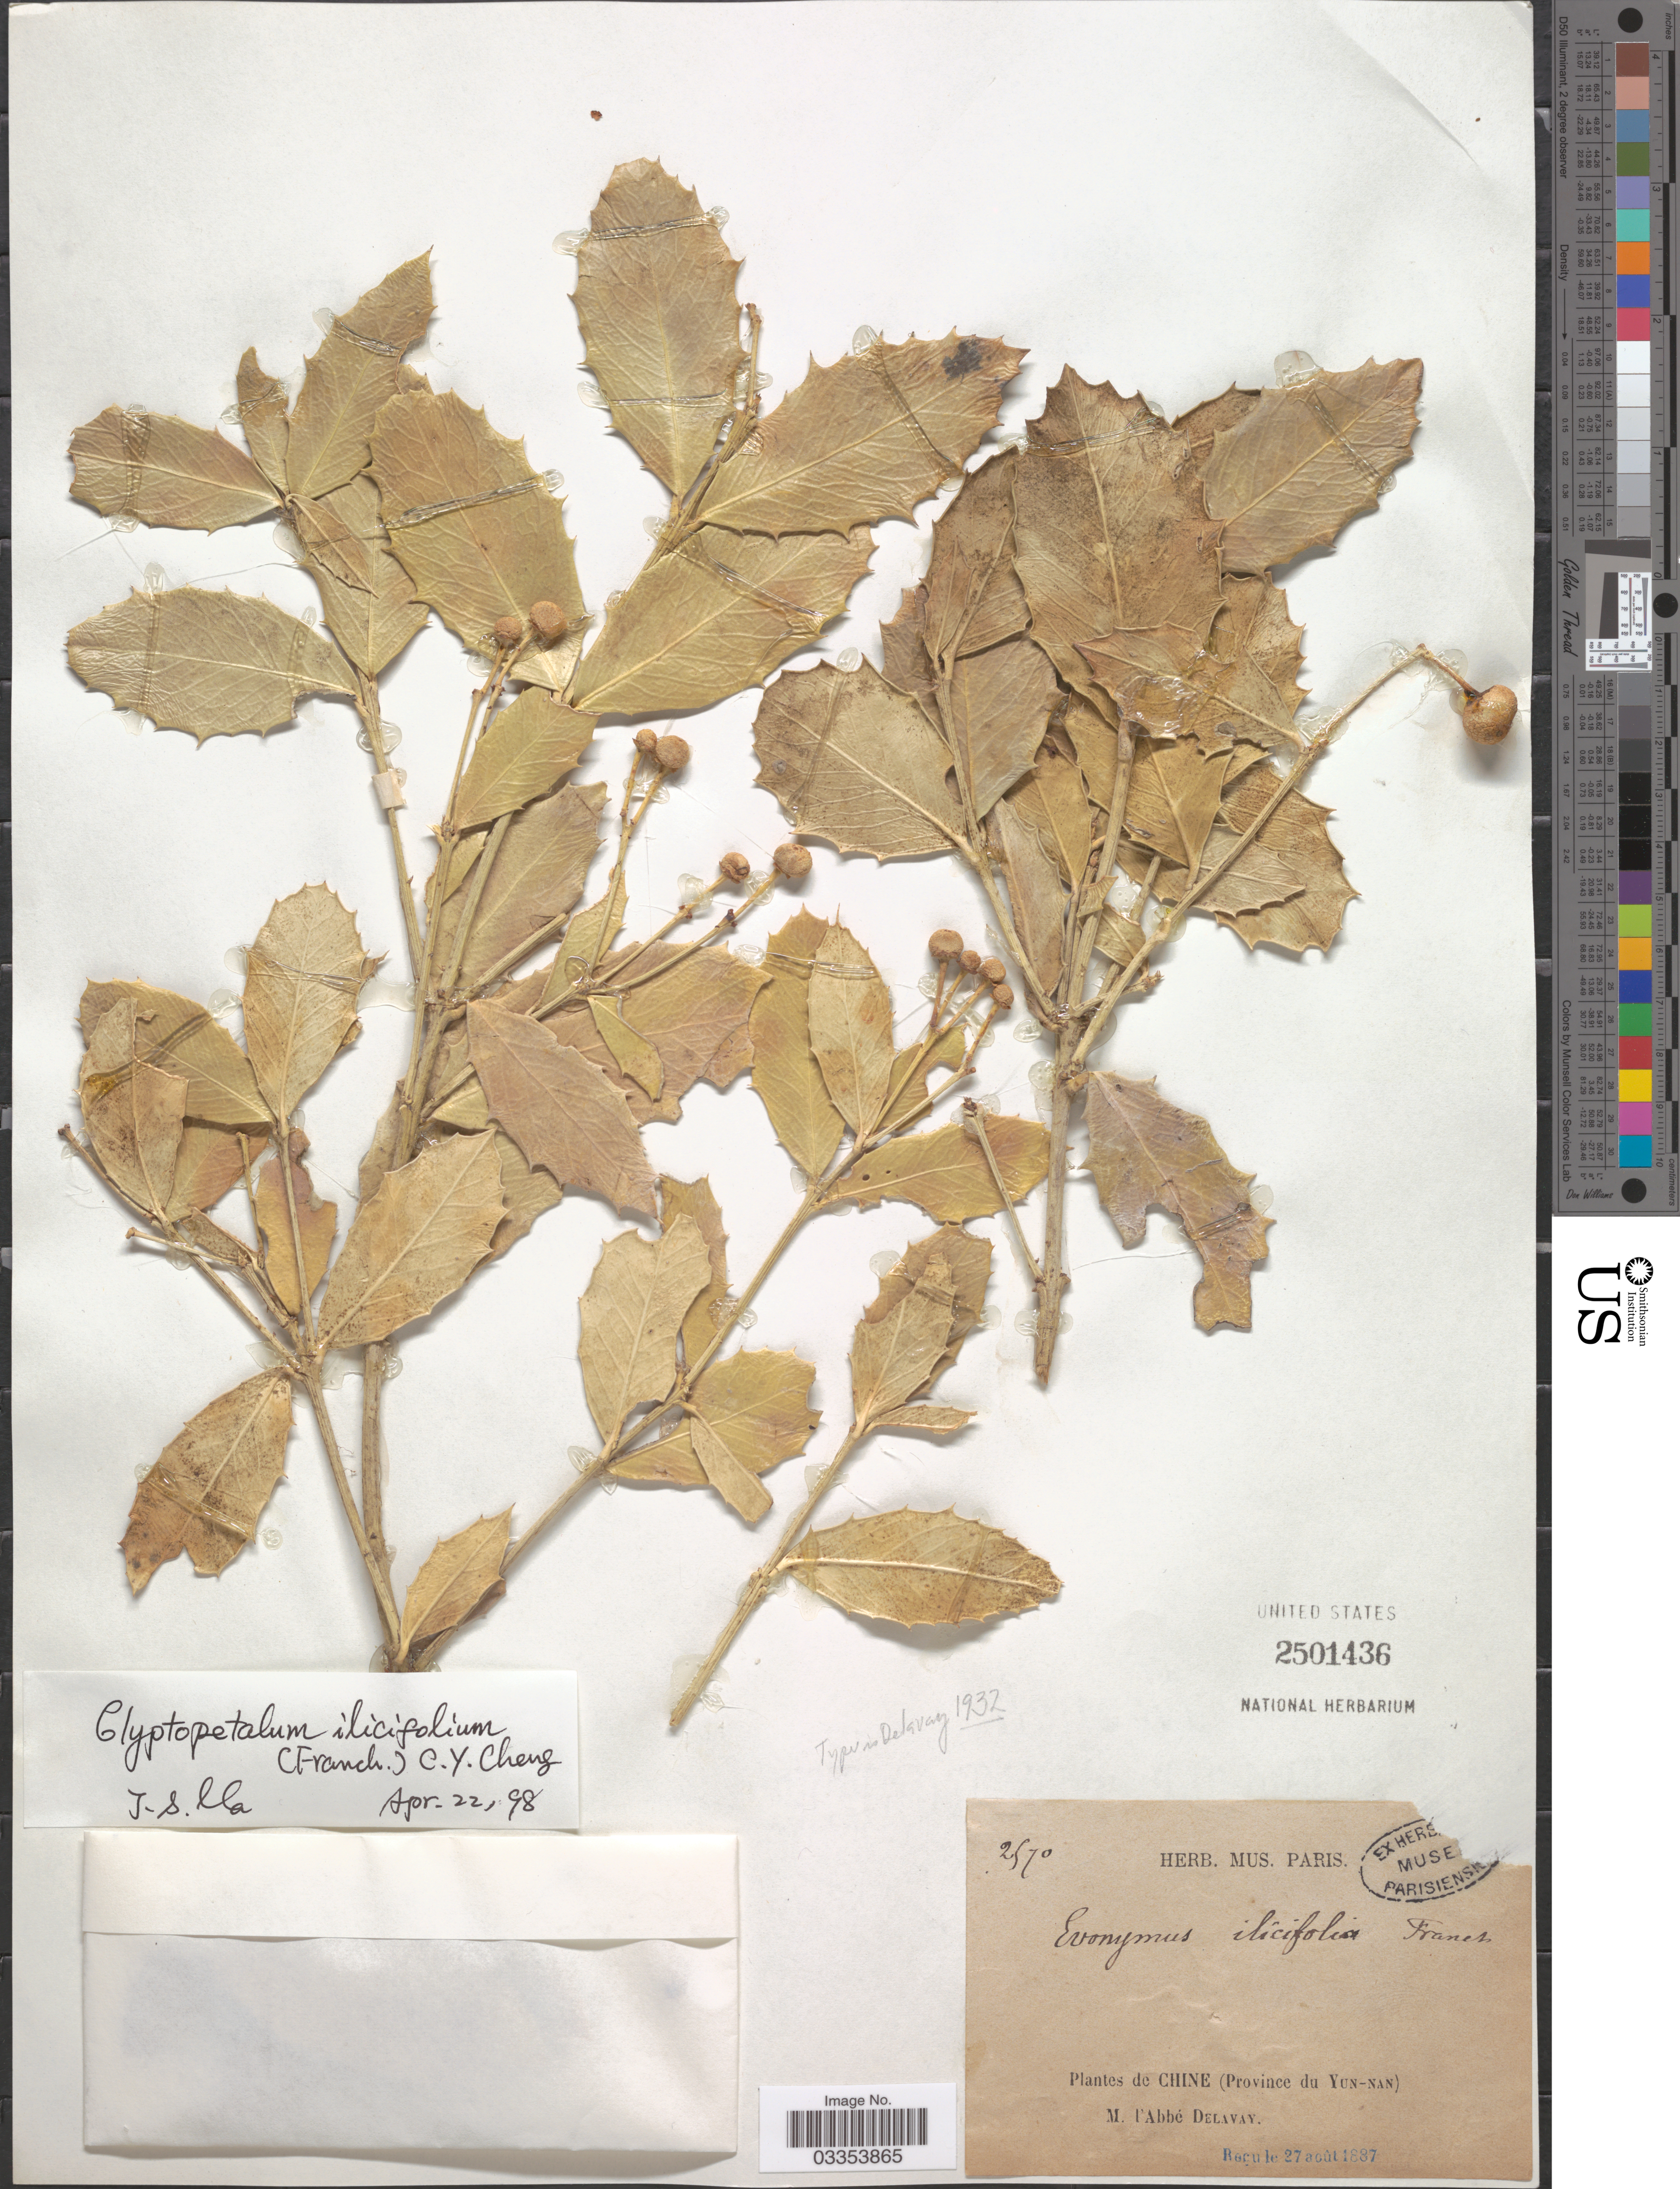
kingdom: Plantae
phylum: Tracheophyta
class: Magnoliopsida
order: Celastrales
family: Celastraceae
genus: Glyptopetalum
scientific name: Glyptopetalum ilicifolium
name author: (Franch.) C.Y. Cheng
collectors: P. Delavay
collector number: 2570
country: China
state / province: Yunnan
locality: Chine.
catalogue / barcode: US 2501436